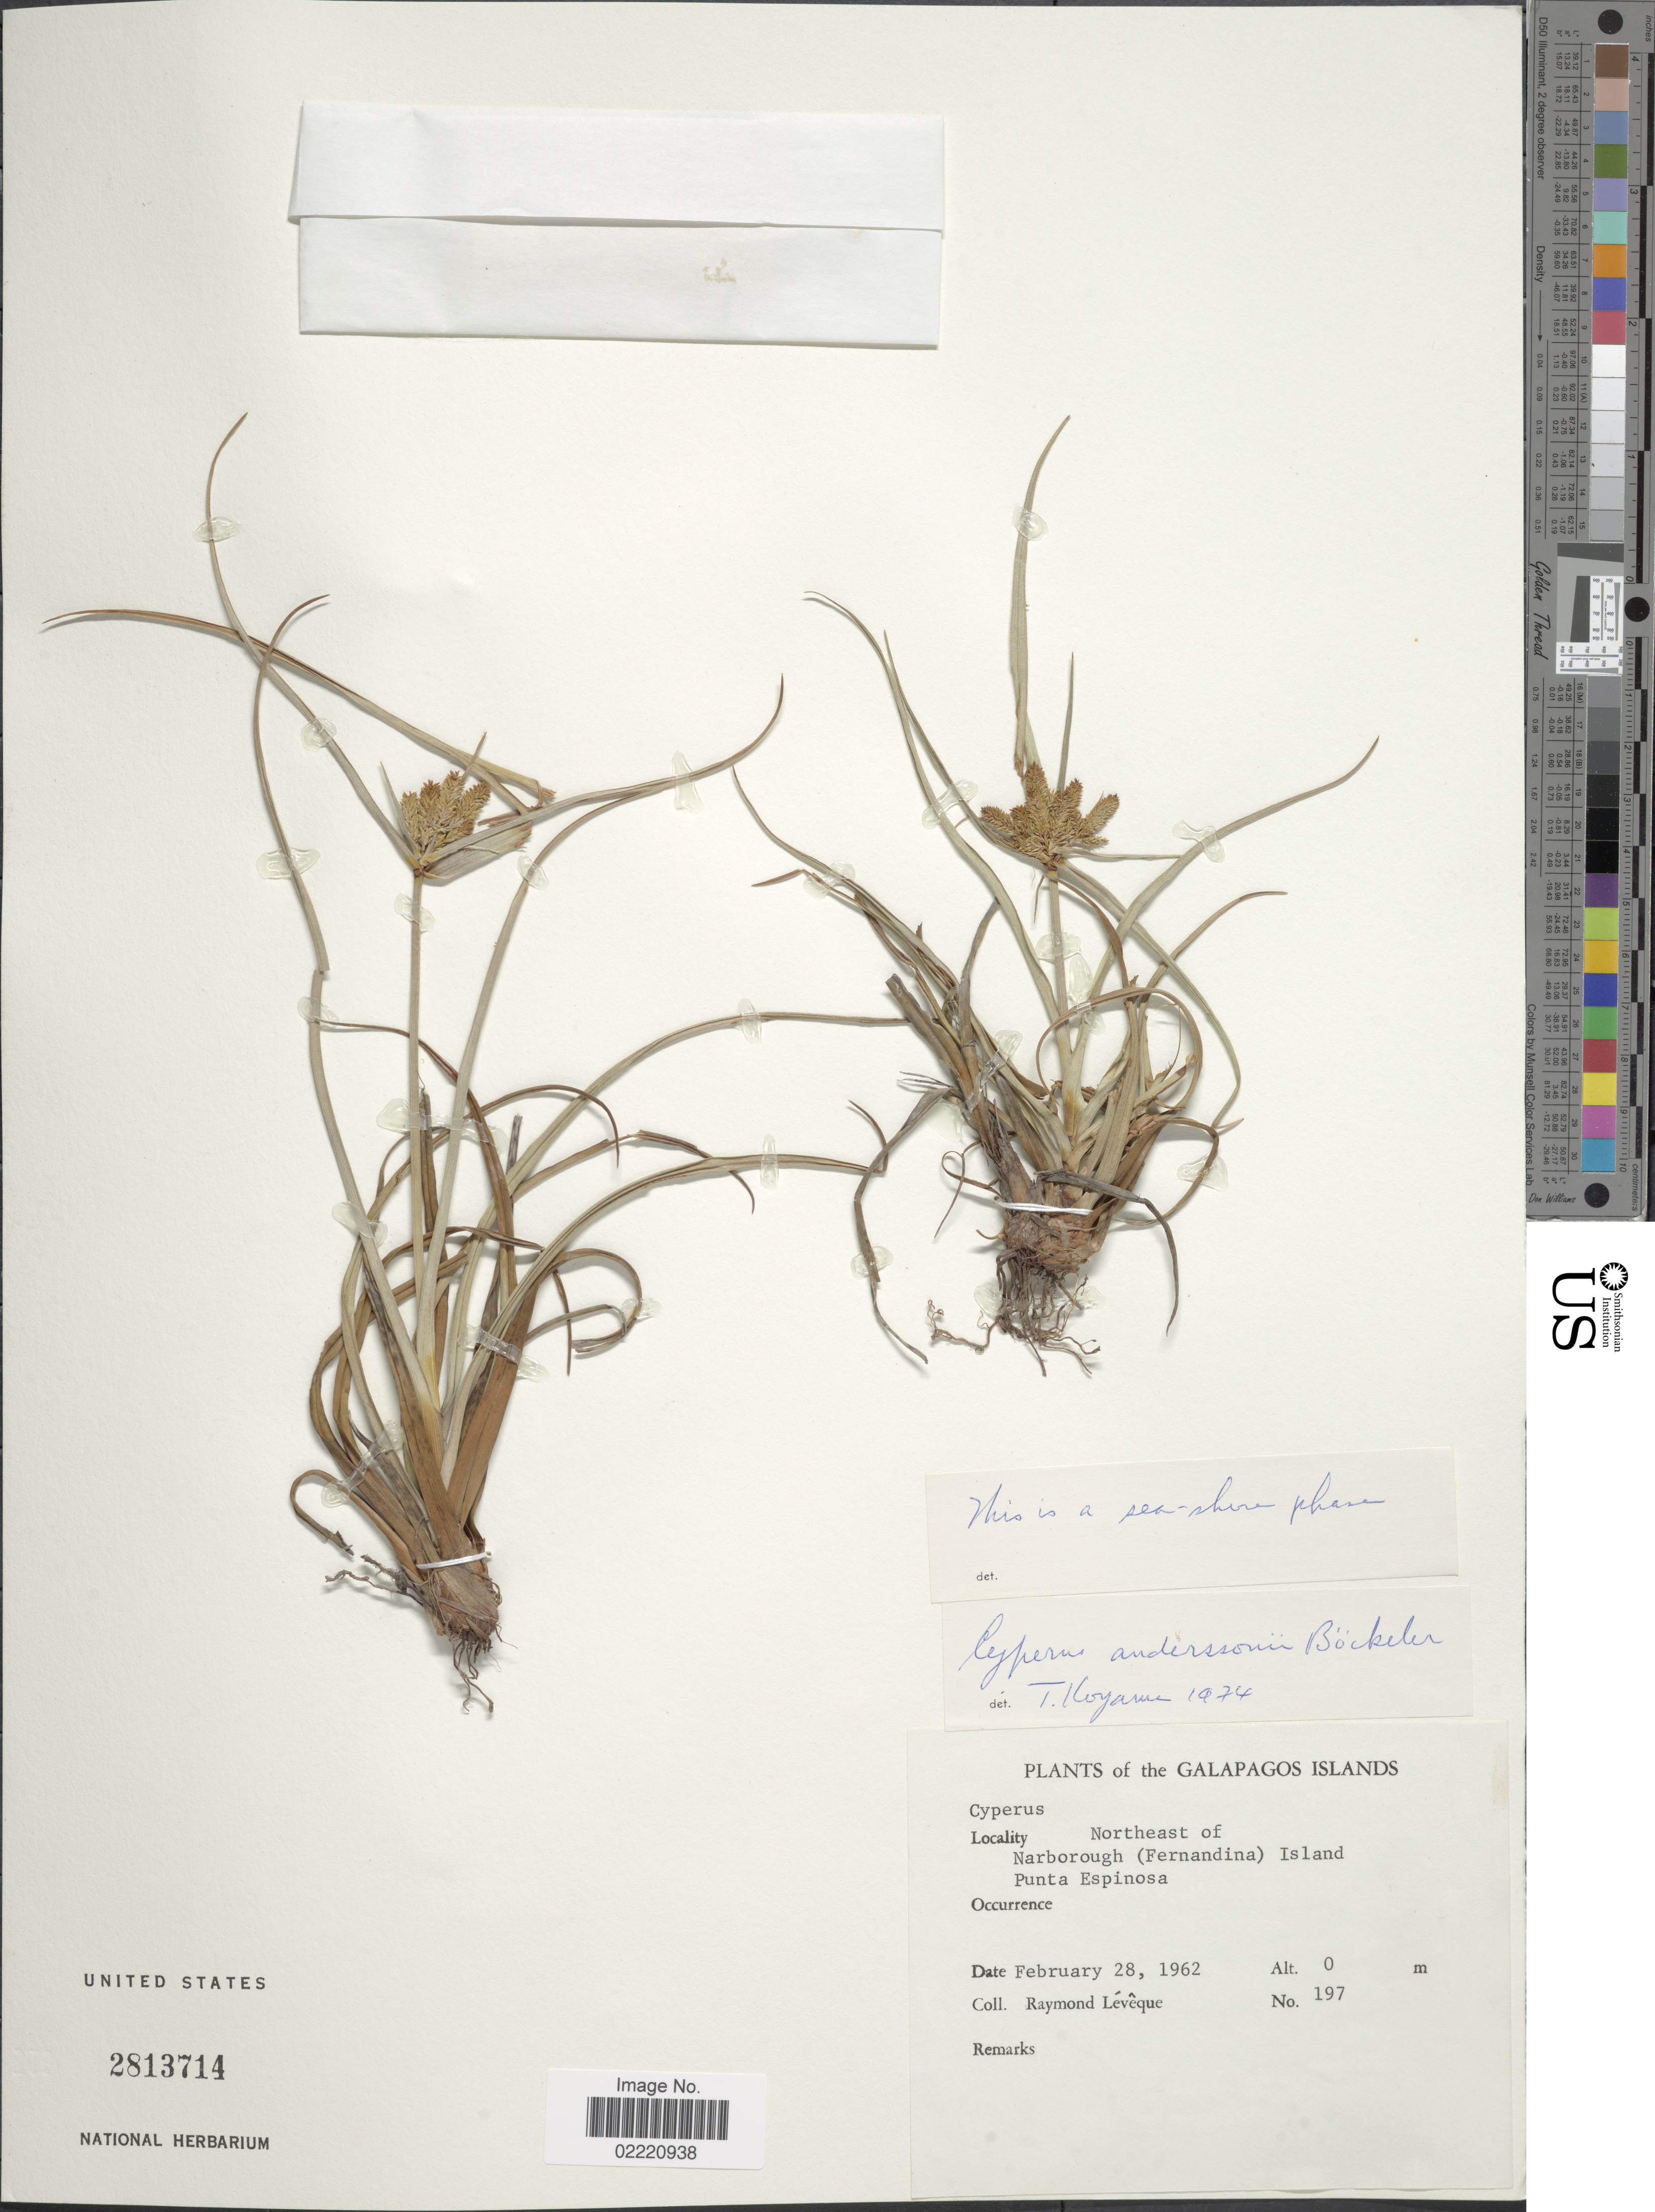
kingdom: Plantae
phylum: Tracheophyta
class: Liliopsida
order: Poales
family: Cyperaceae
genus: Cyperus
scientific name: Cyperus anderssonii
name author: Boeckeler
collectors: R. Lévêque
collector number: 197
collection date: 1962-02-28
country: Ecuador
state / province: Colón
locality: The Galapagos Islands, Northeast of Narborough (Fernandina) Island, Punta Espinosa.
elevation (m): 0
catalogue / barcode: US 2813714